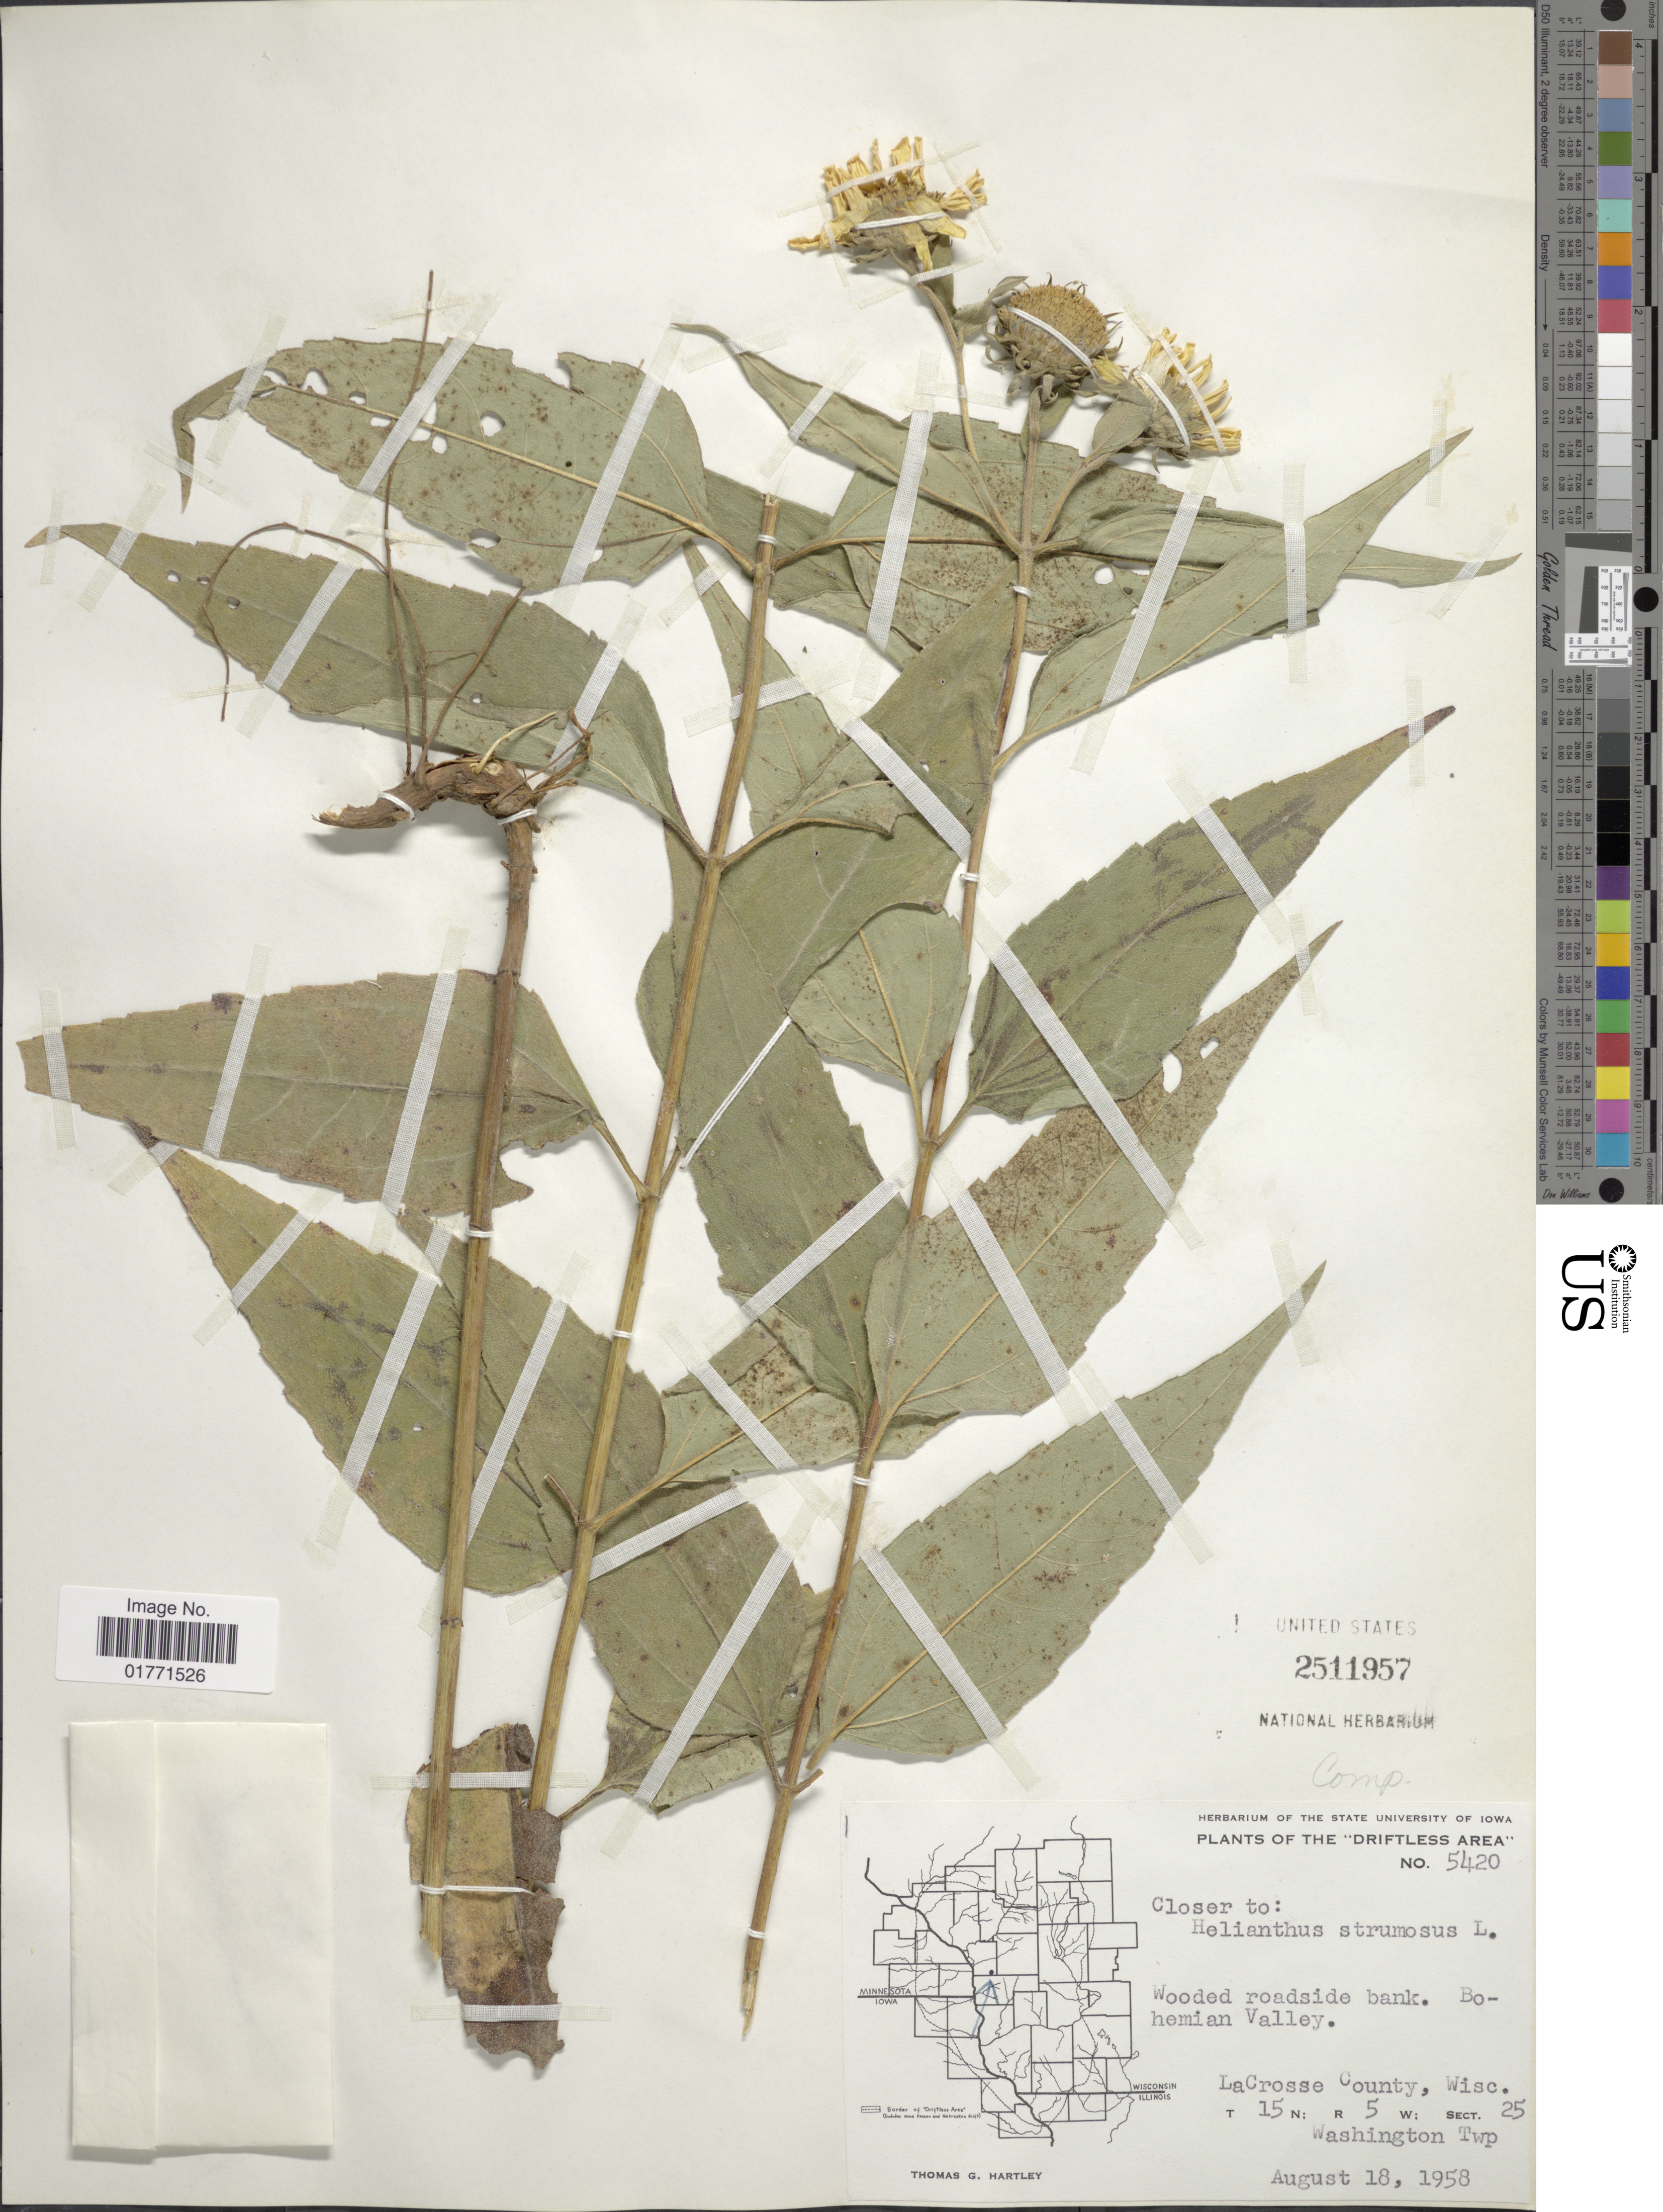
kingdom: Plantae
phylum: Tracheophyta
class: Magnoliopsida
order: Asterales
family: Asteraceae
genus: Helianthus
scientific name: Helianthus strumosus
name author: L.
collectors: T. G. Hartley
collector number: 5420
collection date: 1958-08-18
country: United States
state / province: Wisconsin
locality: Driftless Area, LaCrosse County, Wisc. T15N: R 5 W; Sect. 25 Washington Twp.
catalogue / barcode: US 2511957